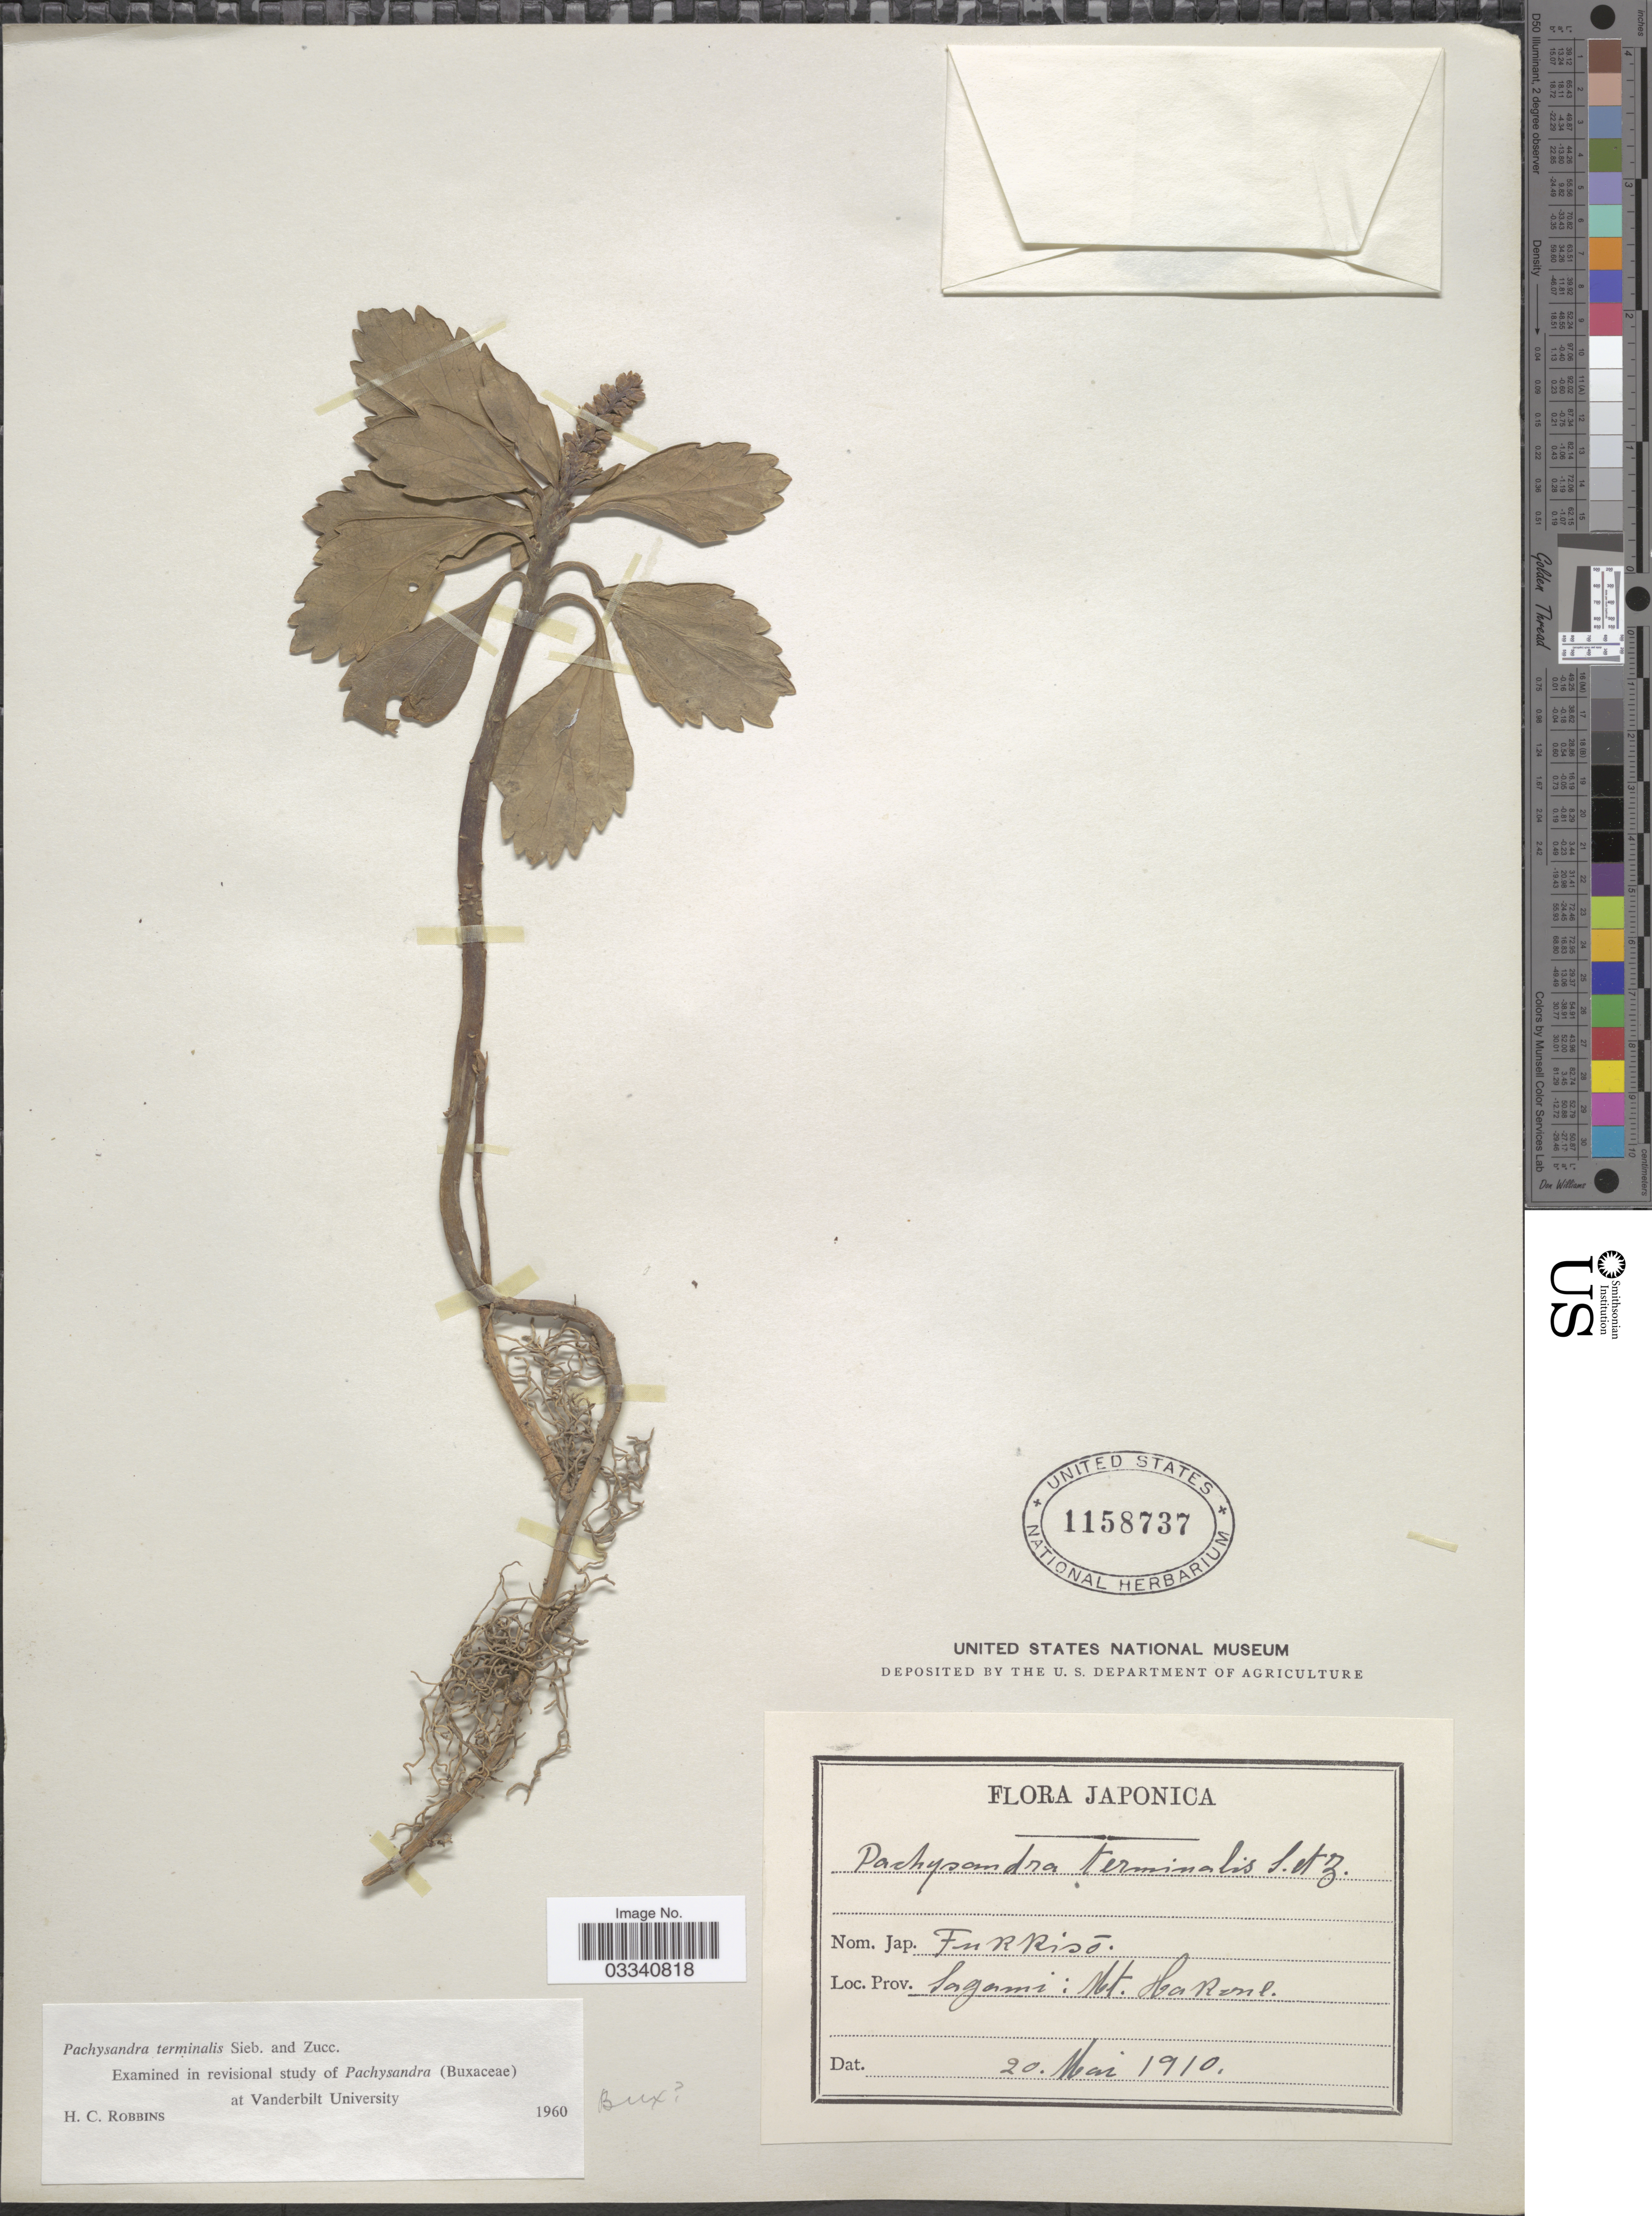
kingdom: Plantae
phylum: Tracheophyta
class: Magnoliopsida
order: Buxales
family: Buxaceae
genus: Pachysandra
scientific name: Pachysandra terminalis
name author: Siebert & Zucc.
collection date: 1910-05-20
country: Japan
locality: Prov. Sagami: Mt. Hakone.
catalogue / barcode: US 1158737